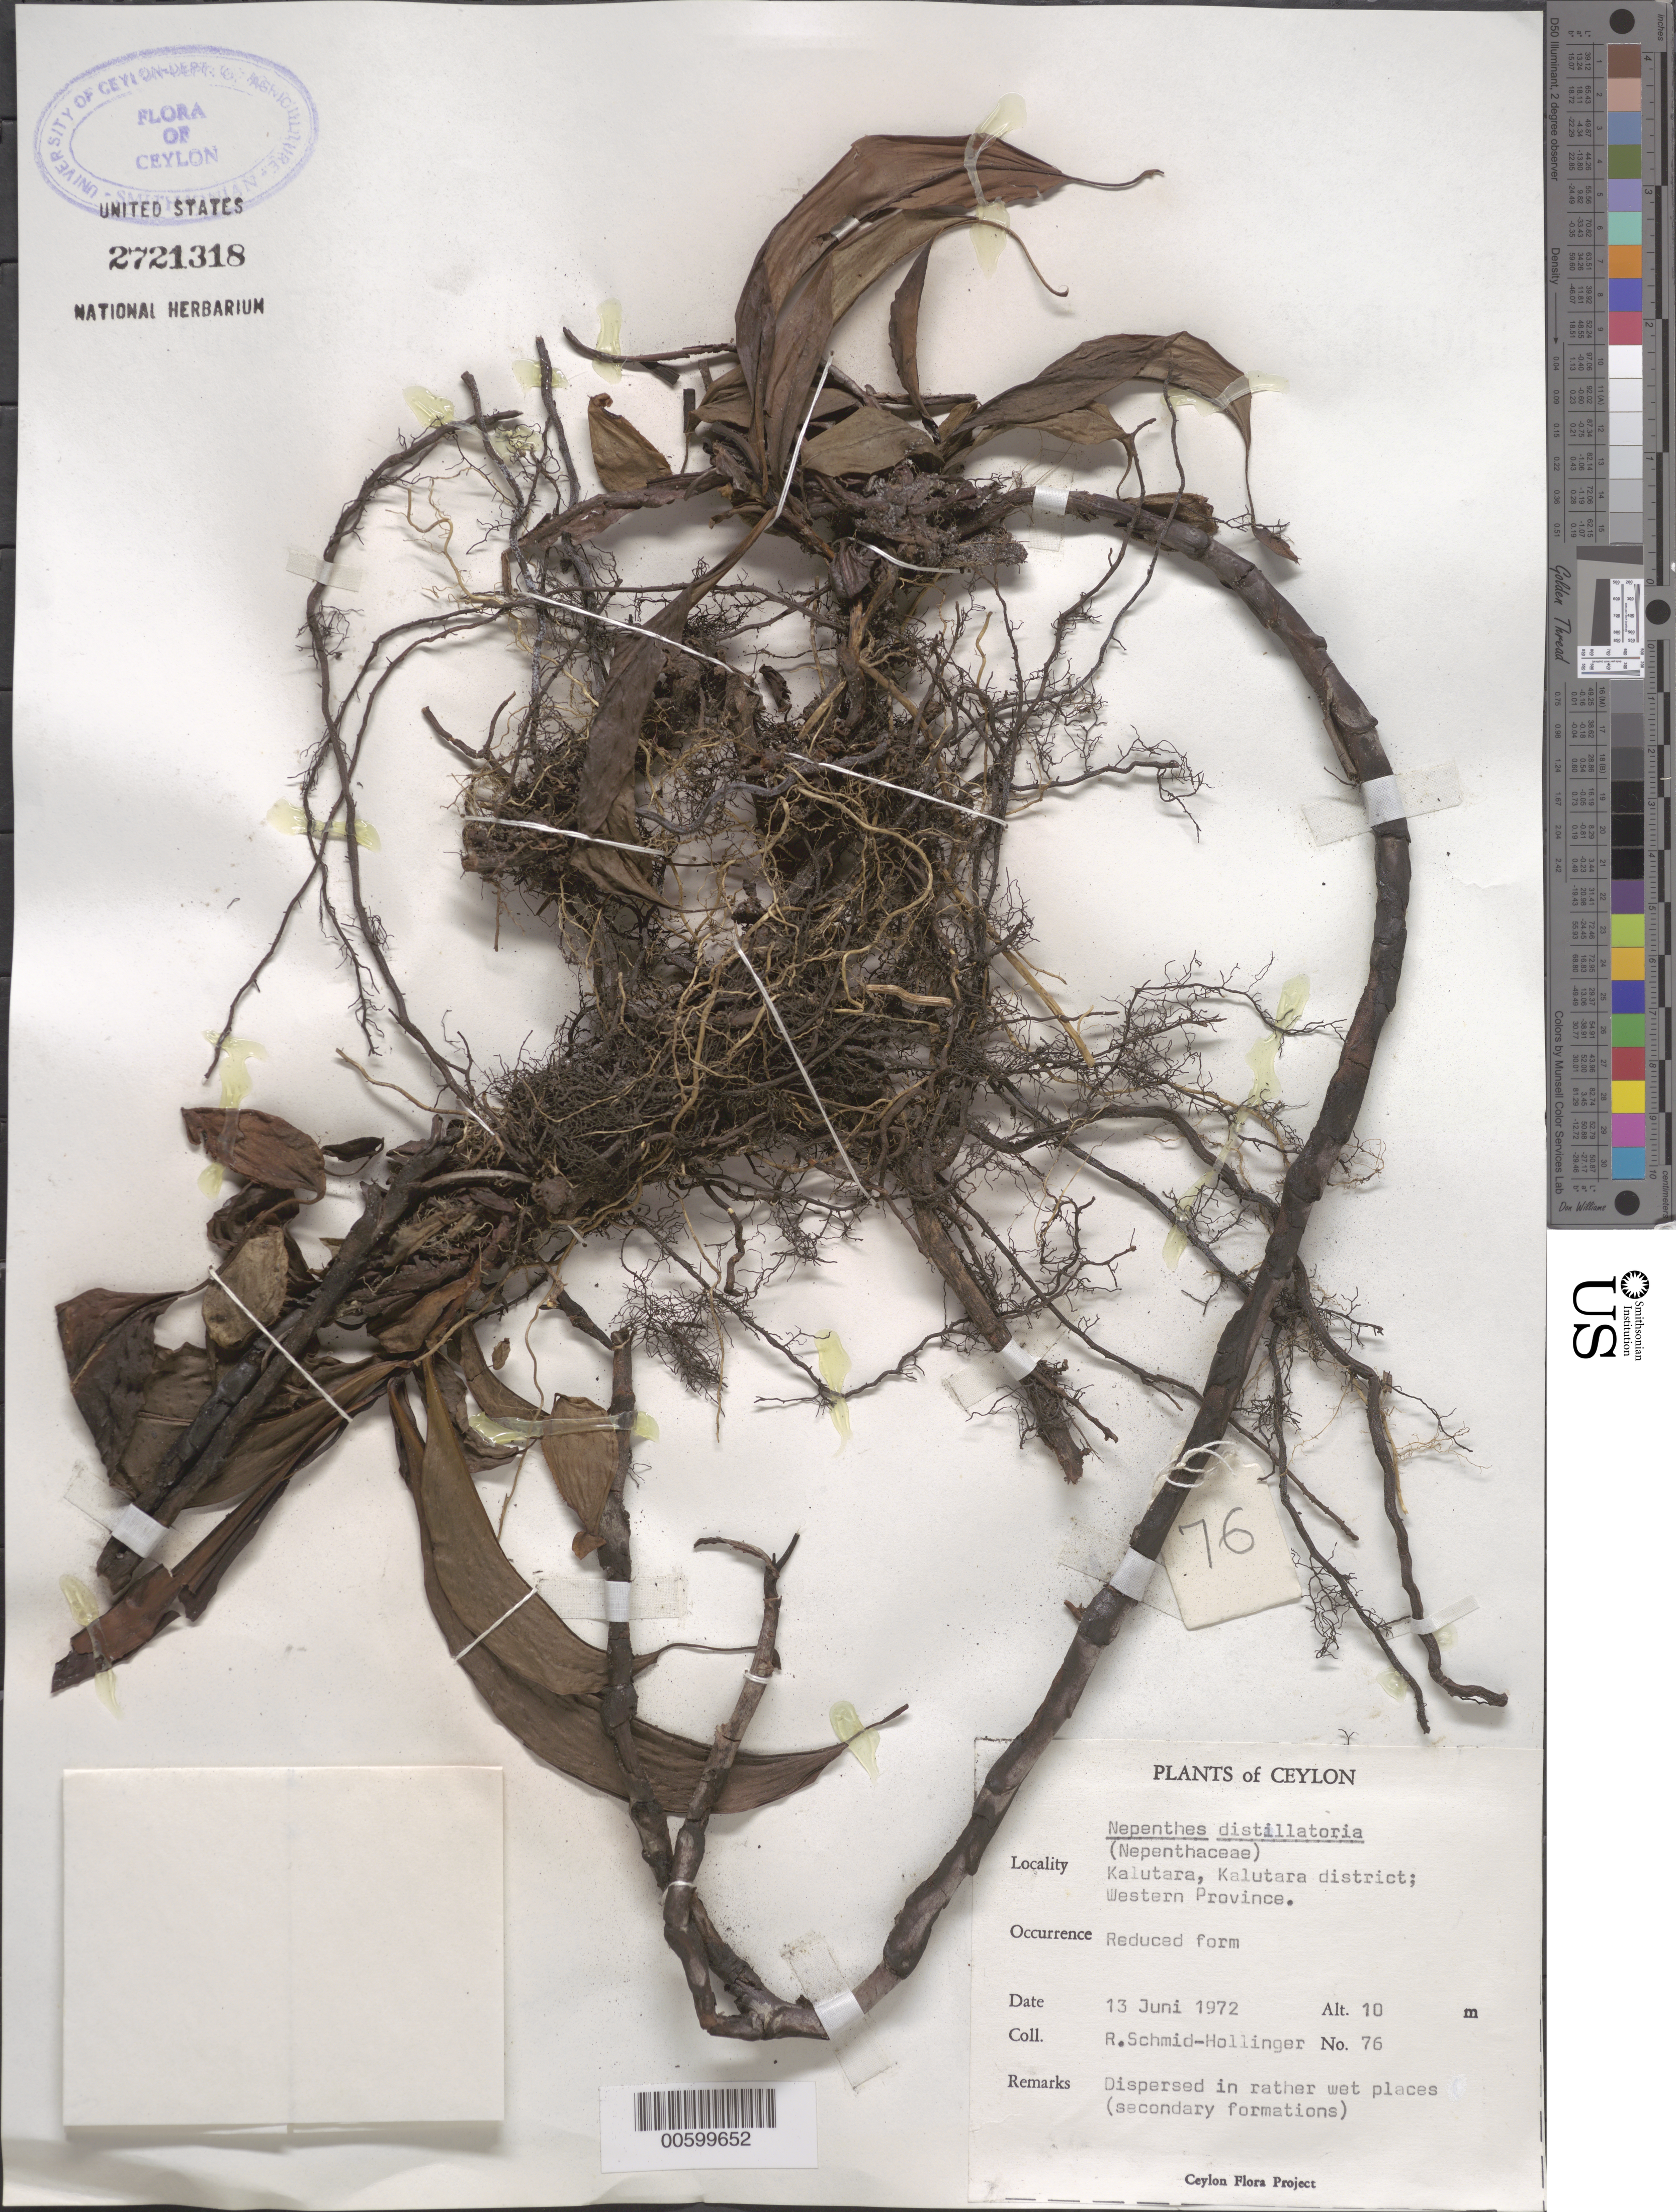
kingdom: Plantae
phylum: Tracheophyta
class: Magnoliopsida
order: Caryophyllales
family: Nepenthaceae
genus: Nepenthes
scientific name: Nepenthes distillatoria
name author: L.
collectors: R. Schmid-Hollinger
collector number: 76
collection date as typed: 13 Jun 1972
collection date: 1972-06-13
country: Sri Lanka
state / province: Western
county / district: Kalutara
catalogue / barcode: US 2721318